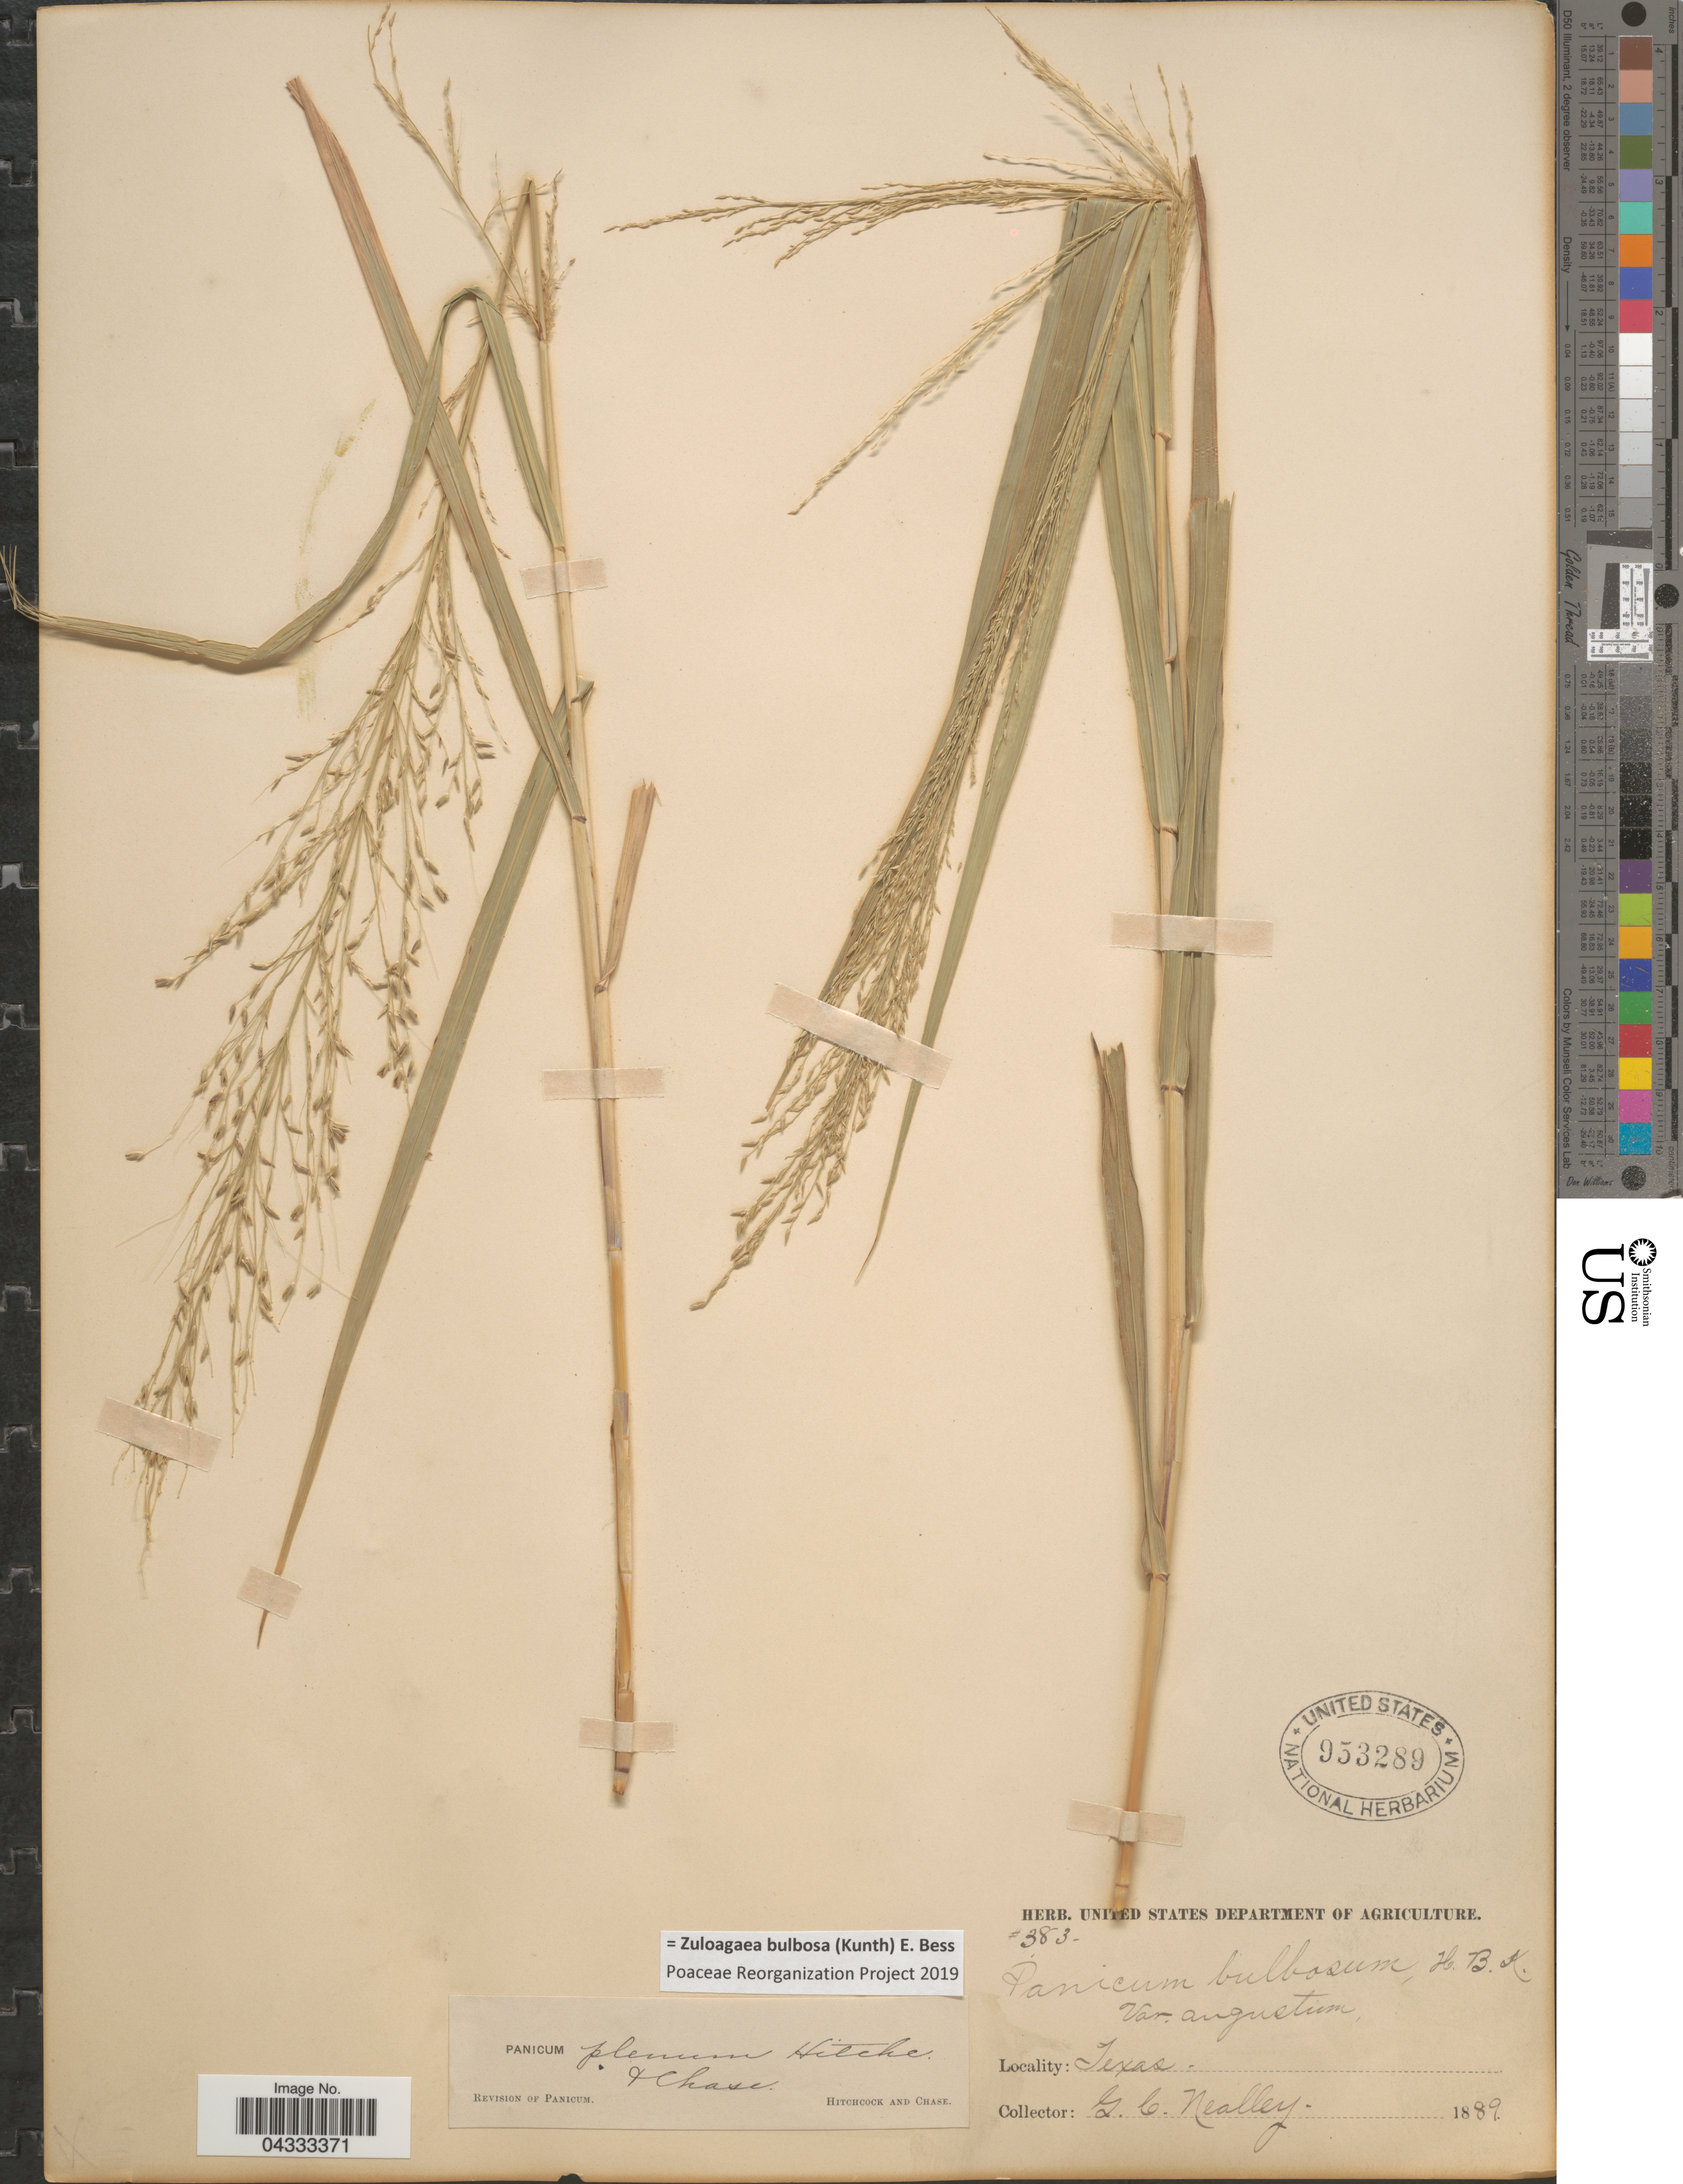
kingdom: Plantae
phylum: Tracheophyta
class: Liliopsida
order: Poales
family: Poaceae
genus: Zuloagaea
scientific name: Zuloagaea bulbosa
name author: (Kunth) E. Bess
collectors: G. C. Nealley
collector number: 383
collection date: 1889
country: United States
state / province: Texas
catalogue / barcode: US 953289